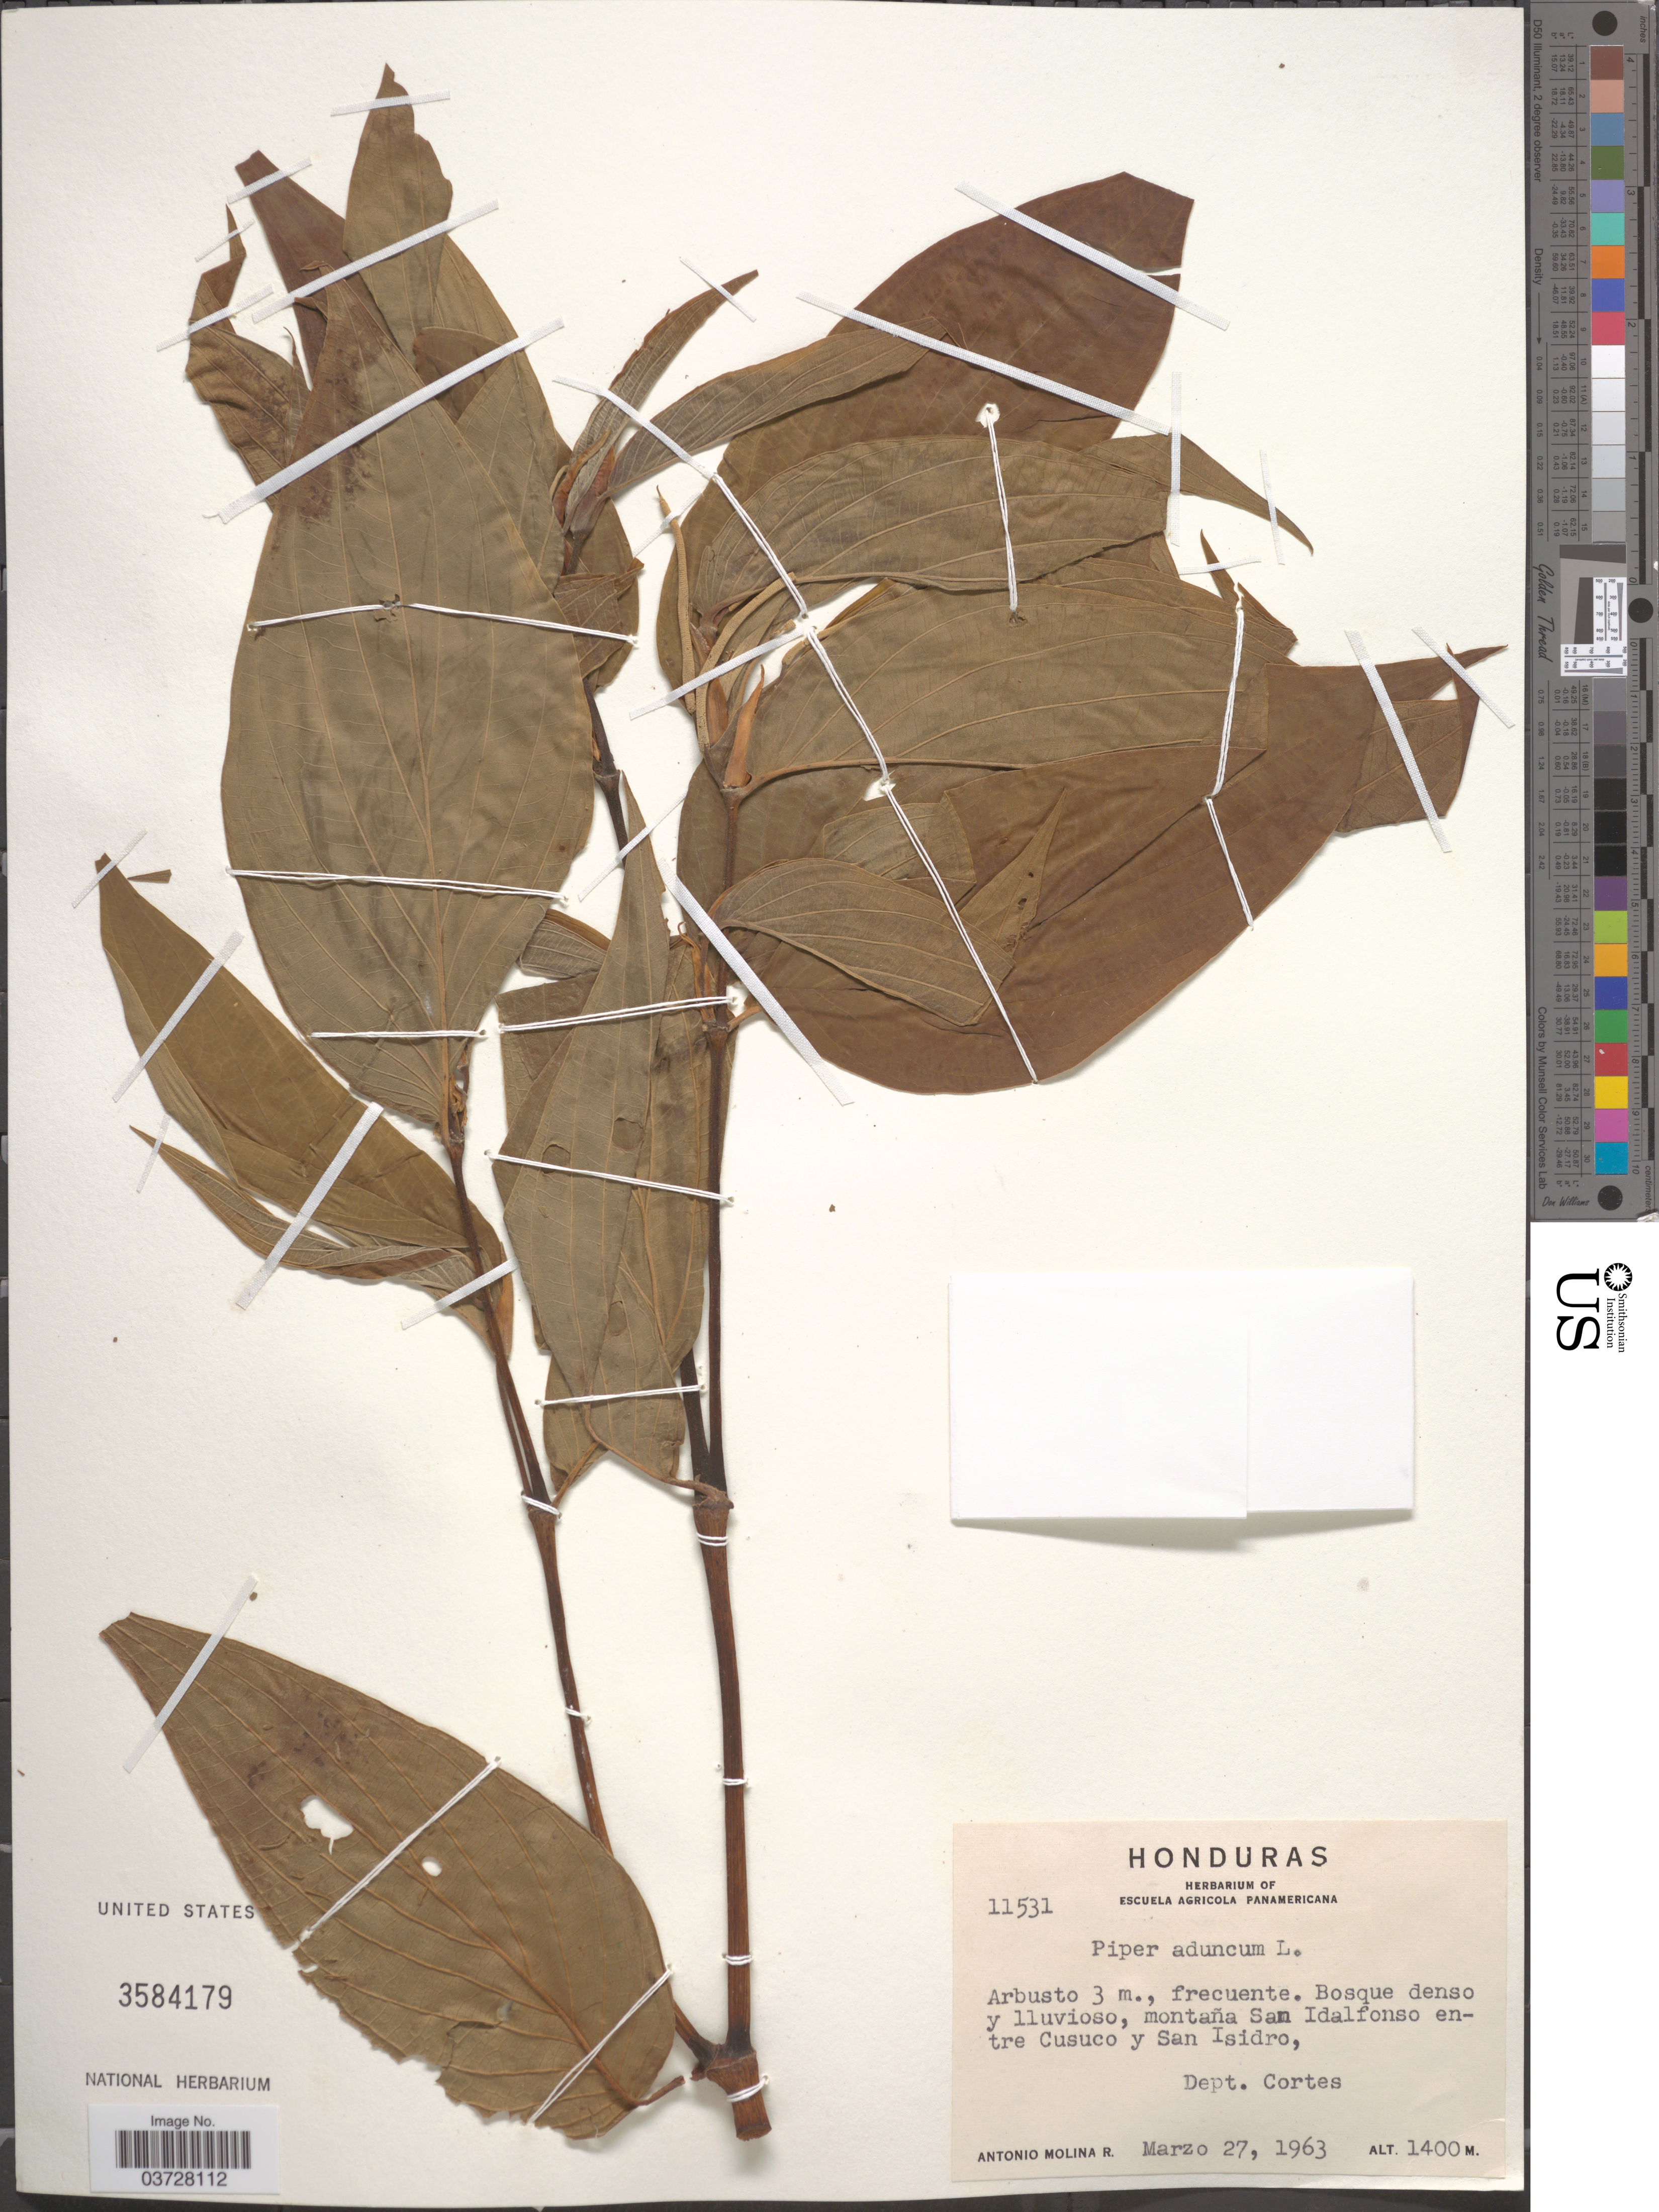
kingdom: Plantae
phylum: Tracheophyta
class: Magnoliopsida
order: Piperales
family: Piperaceae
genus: Piper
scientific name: Piper aduncum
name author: L.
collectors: A. Molina R.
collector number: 11531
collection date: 1963-03-27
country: Honduras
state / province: Cortes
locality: Bosque denso y lluvioso, montaña San Idalfonso entre Cusuco y San Isidro, Dept. Cortes.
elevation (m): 1400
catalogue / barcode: US 3584179